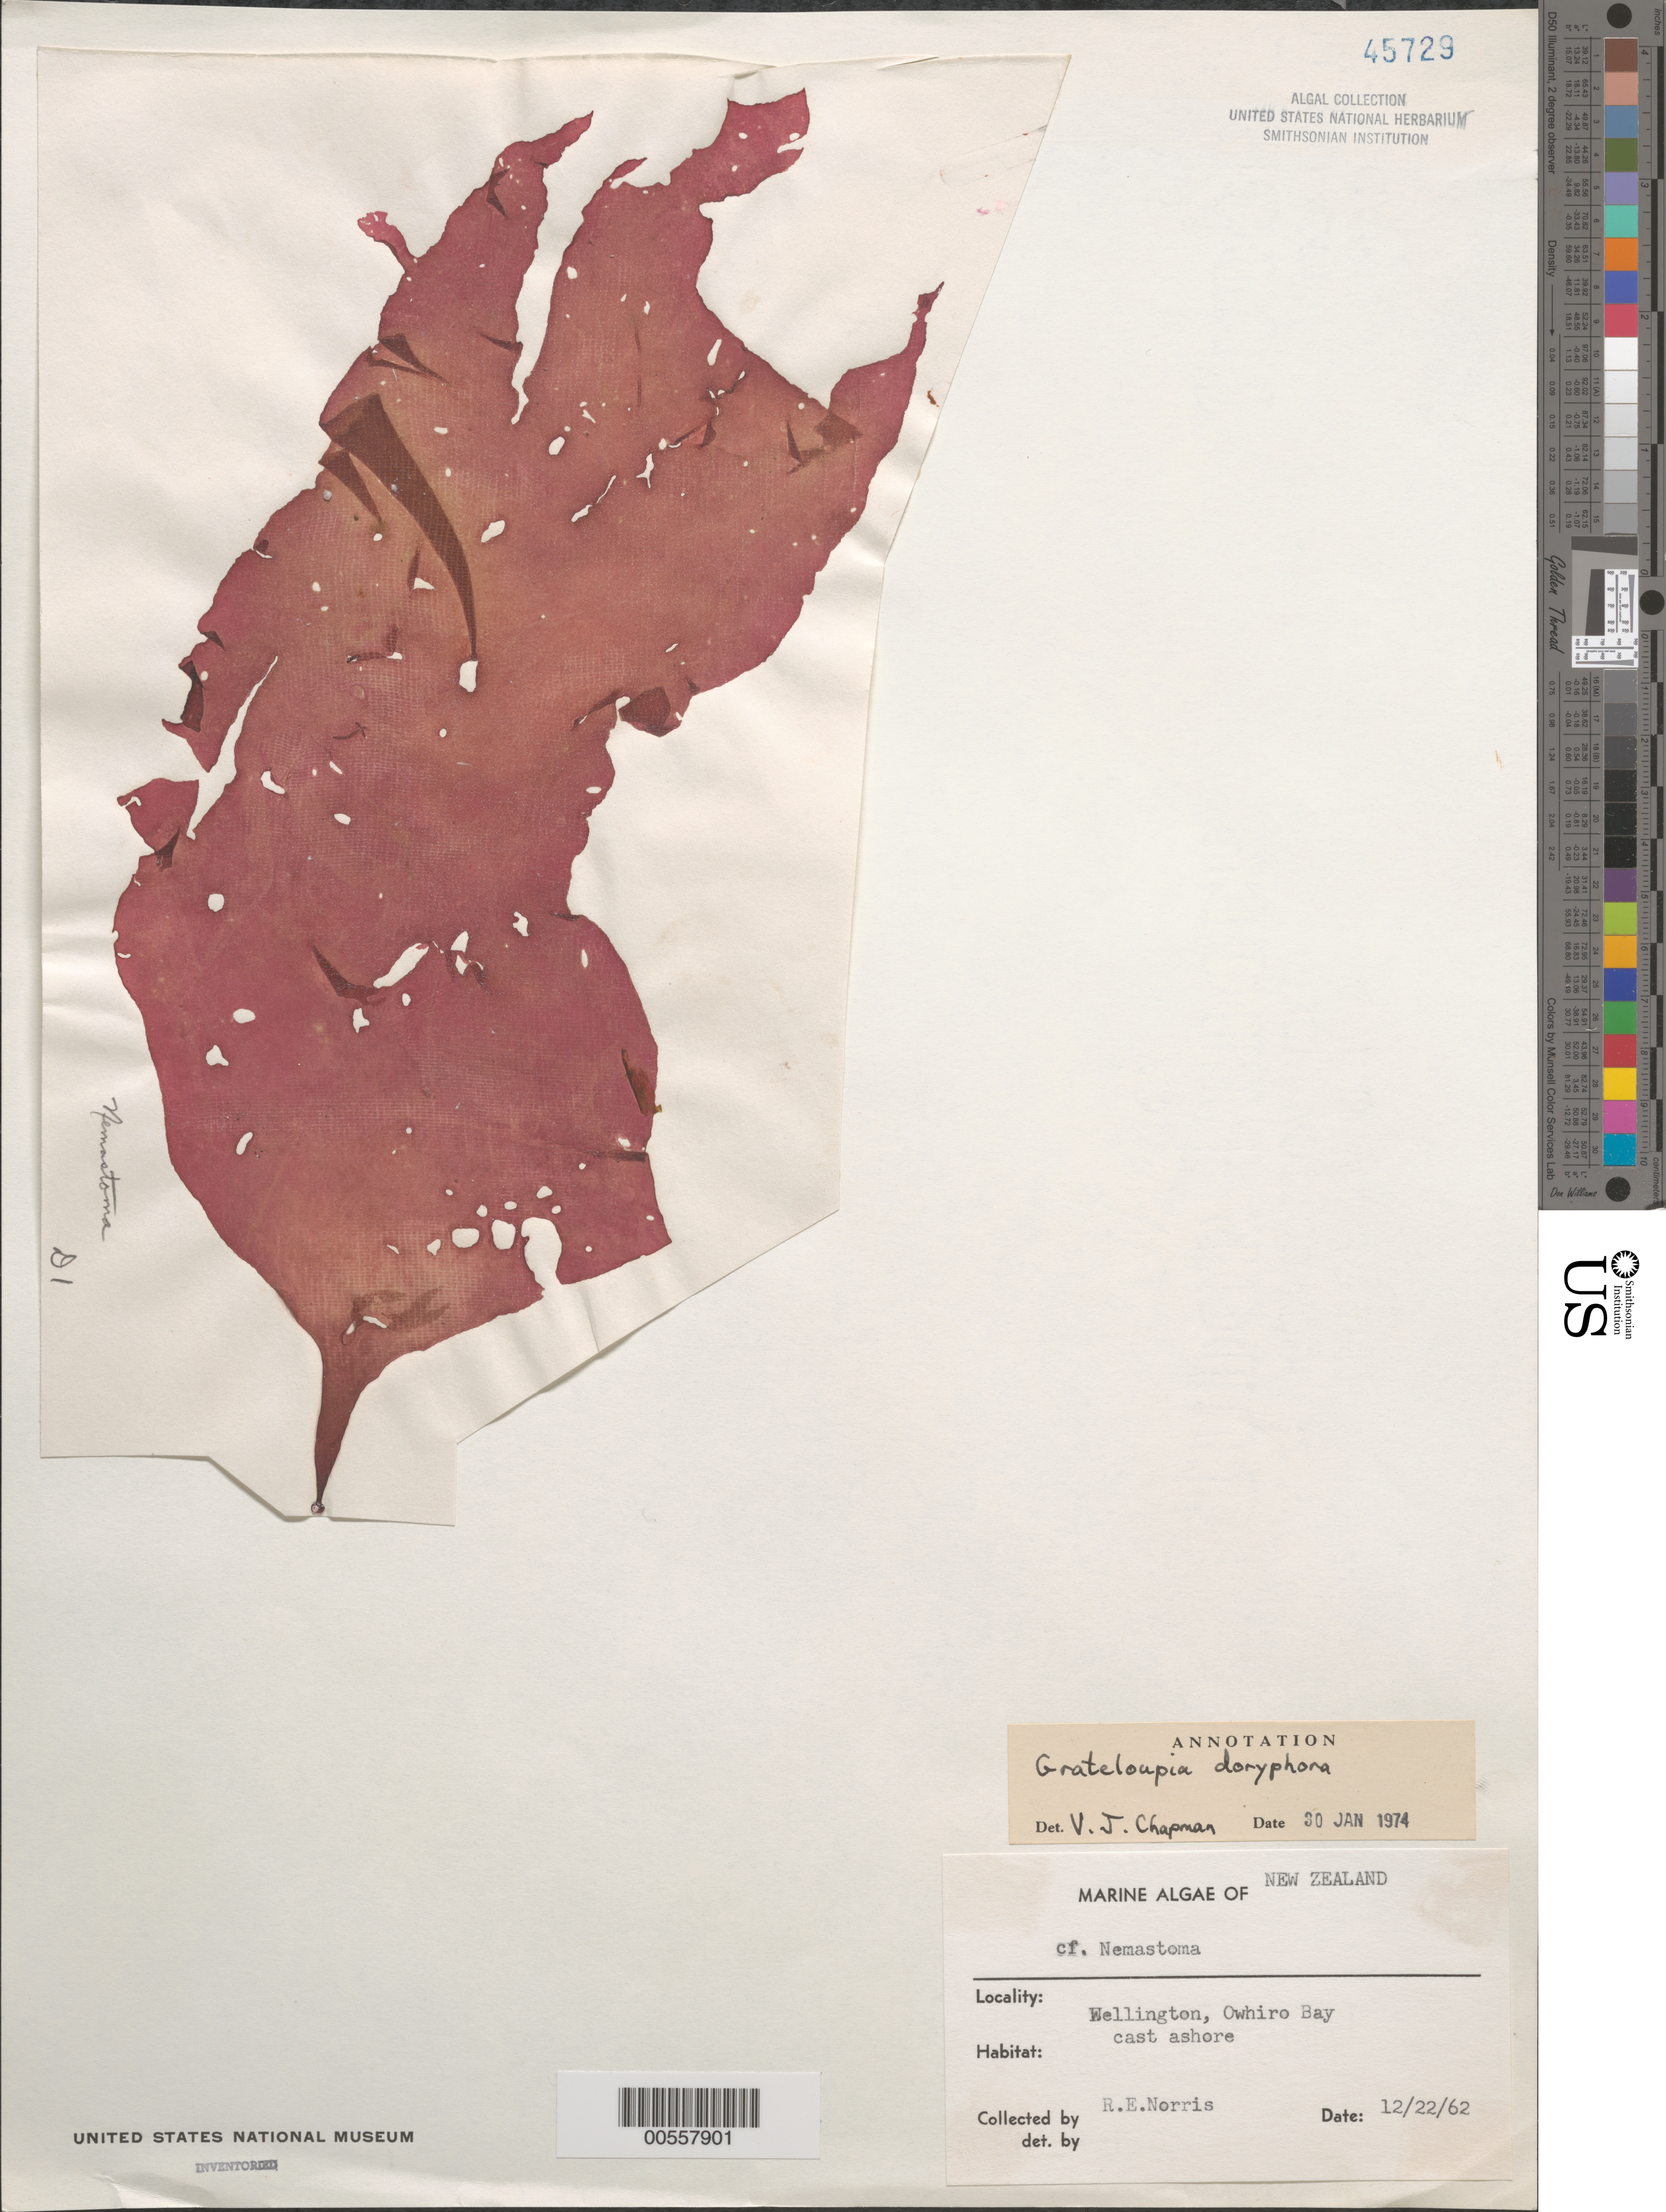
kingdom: Plantae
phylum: Rhodophyta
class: Florideophyceae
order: Halymeniales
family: Halymeniaceae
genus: Grateloupia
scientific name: Grateloupia doryphora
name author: (Mont.) Howe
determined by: Chapman, V. J.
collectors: R. E. Norris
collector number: D1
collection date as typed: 22 Dec 1962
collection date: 1962-12-22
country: New Zealand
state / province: Wellington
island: North Island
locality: Wellington, Owhiro Bay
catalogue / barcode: US 45729